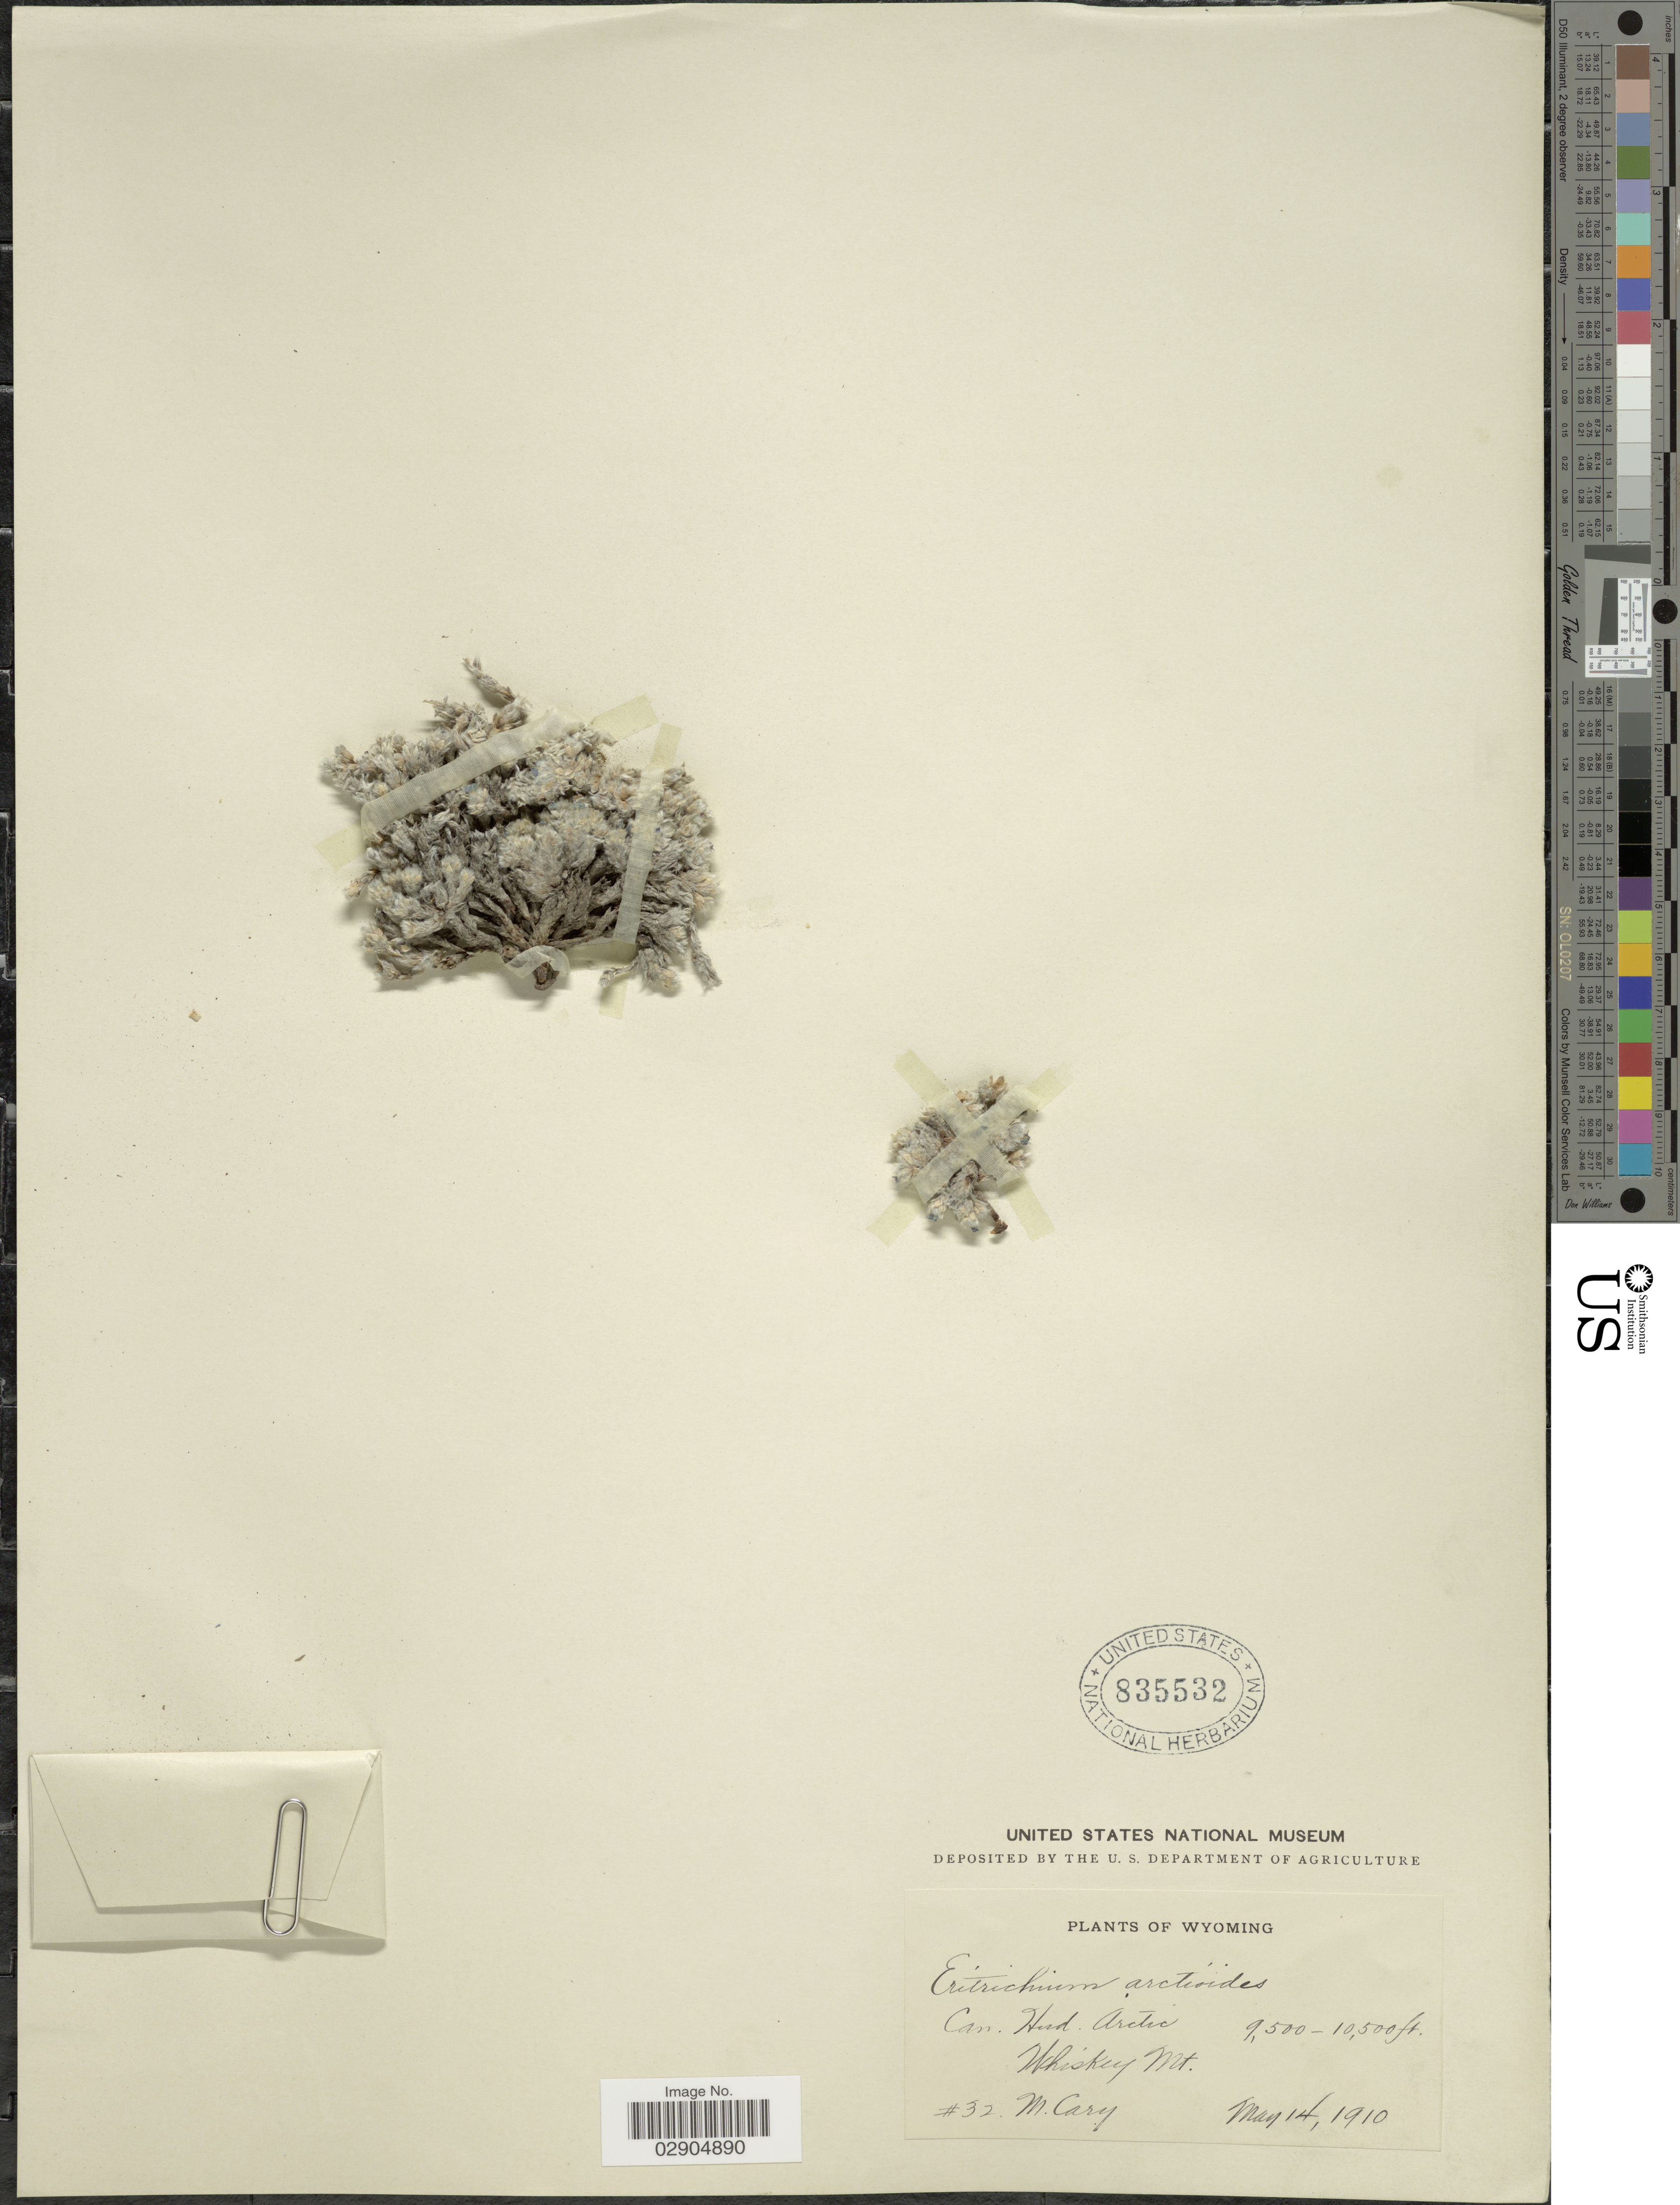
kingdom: Plantae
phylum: Tracheophyta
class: Magnoliopsida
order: Boraginales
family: Boraginaceae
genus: Eritrichium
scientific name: Eritrichium aretioides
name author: (Cham.) DC.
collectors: M. Cary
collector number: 32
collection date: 1910-05-14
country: United States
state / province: Wyoming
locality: Can. Hird. Arctic. Whiskey Mt.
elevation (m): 2896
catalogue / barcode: US 835532